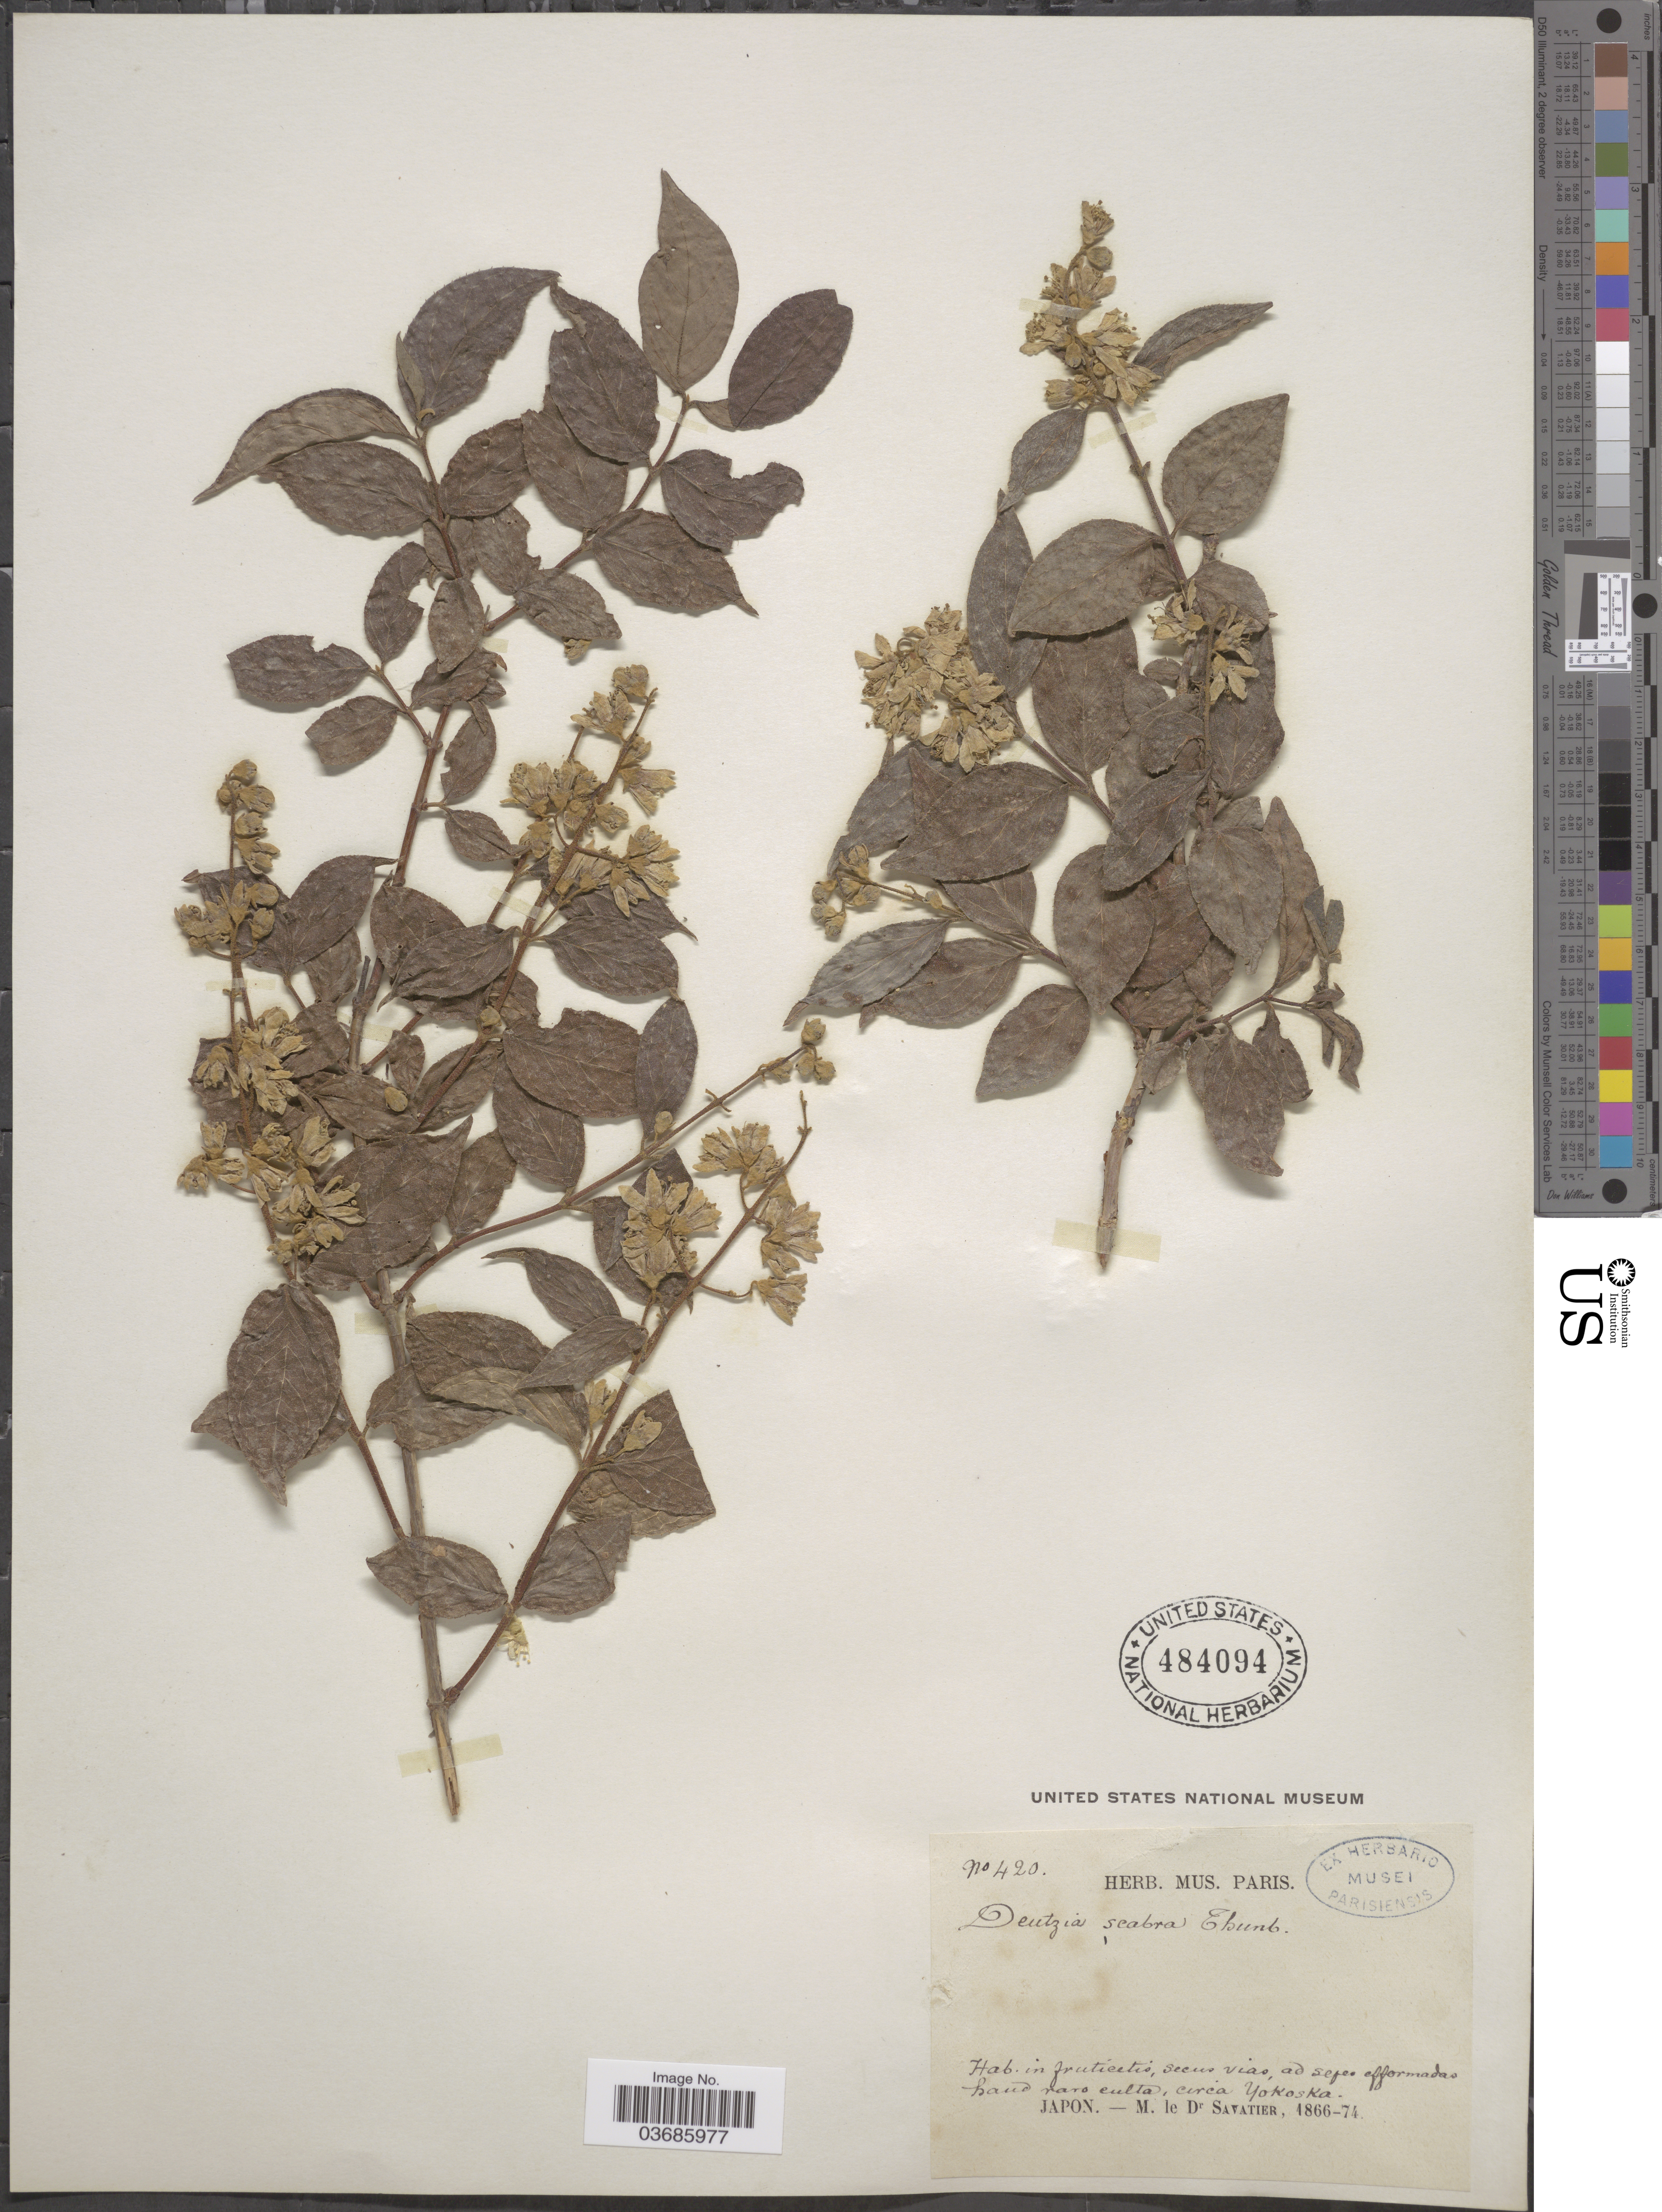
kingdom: Plantae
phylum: Tracheophyta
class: Magnoliopsida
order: Cornales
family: Hydrangeaceae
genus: Deutzia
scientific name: Deutzia scabra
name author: Thunb.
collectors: M. Savatier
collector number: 420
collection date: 1866/1874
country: Japan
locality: Circa Yokoska.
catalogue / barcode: US 4804094